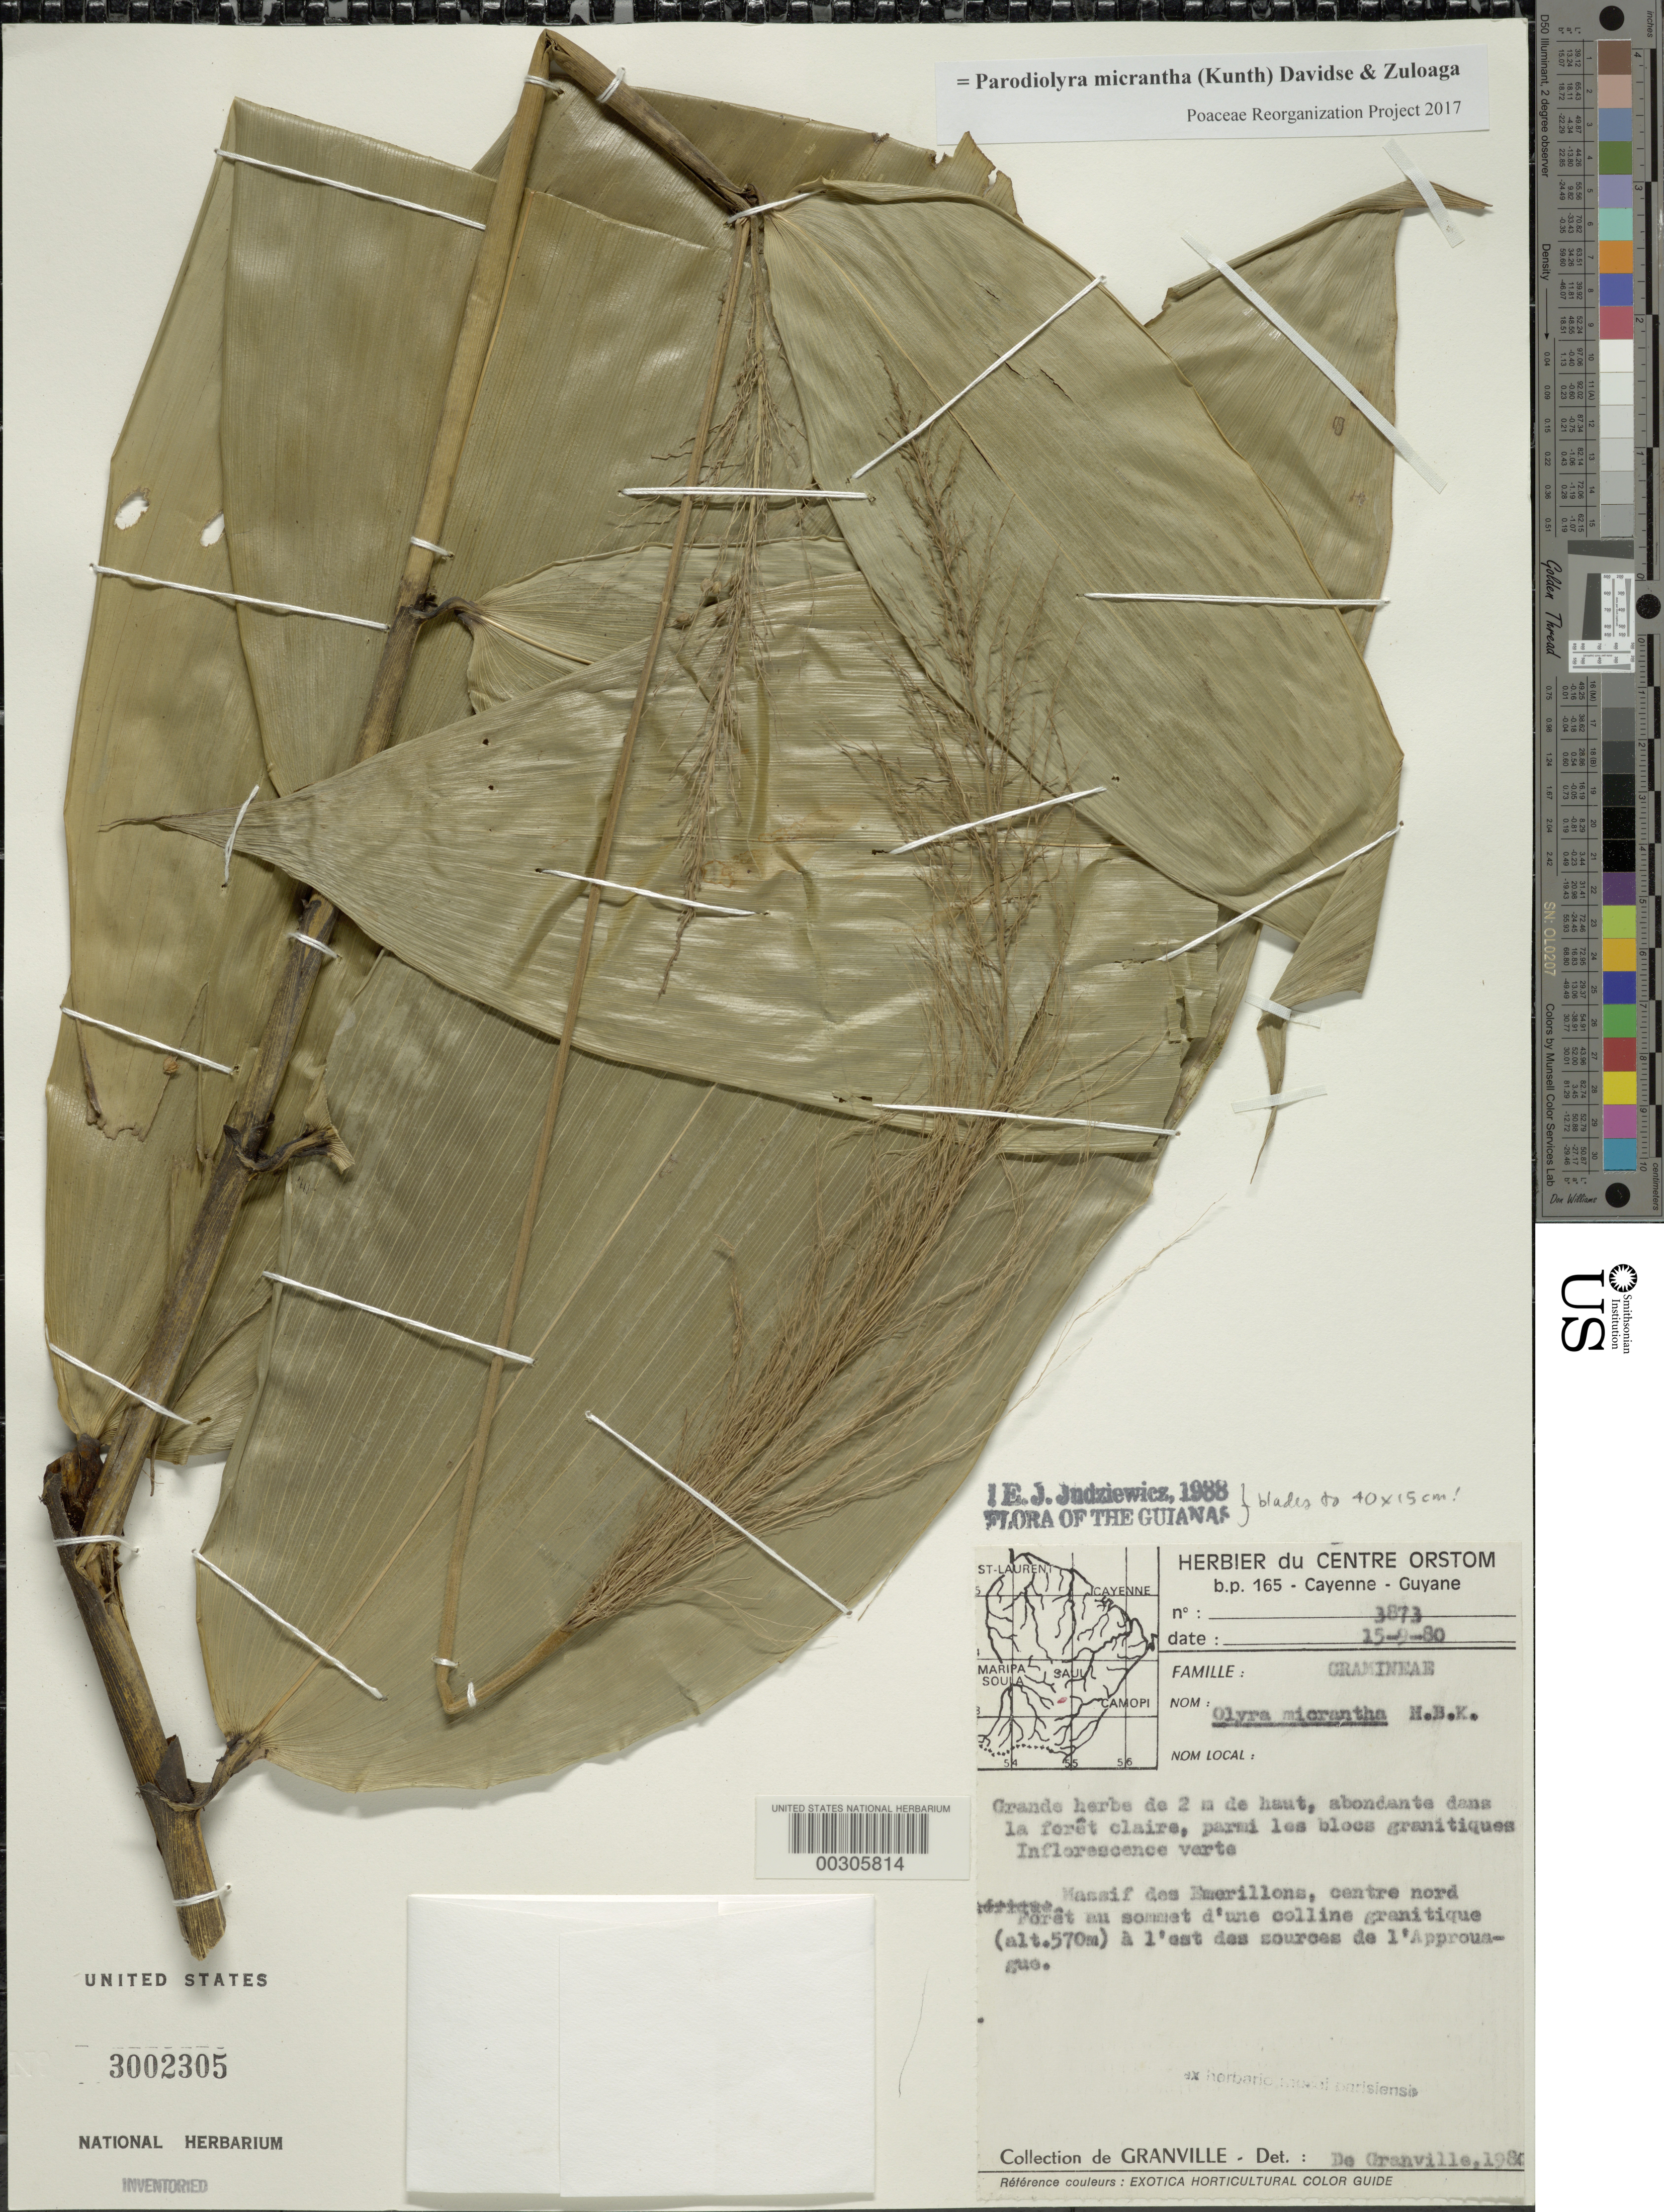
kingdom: Plantae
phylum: Tracheophyta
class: Liliopsida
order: Poales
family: Poaceae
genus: Parodiolyra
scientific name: Parodiolyra micrantha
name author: (Kunth) Davidse & Zuloaga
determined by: Poaceae Reorganization Project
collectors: J.-J. de Granville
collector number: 3873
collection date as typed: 15 Sep 1980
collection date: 1980-09-15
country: French Guiana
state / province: Cayenne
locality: Cayenne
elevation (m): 570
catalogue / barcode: US 3002305